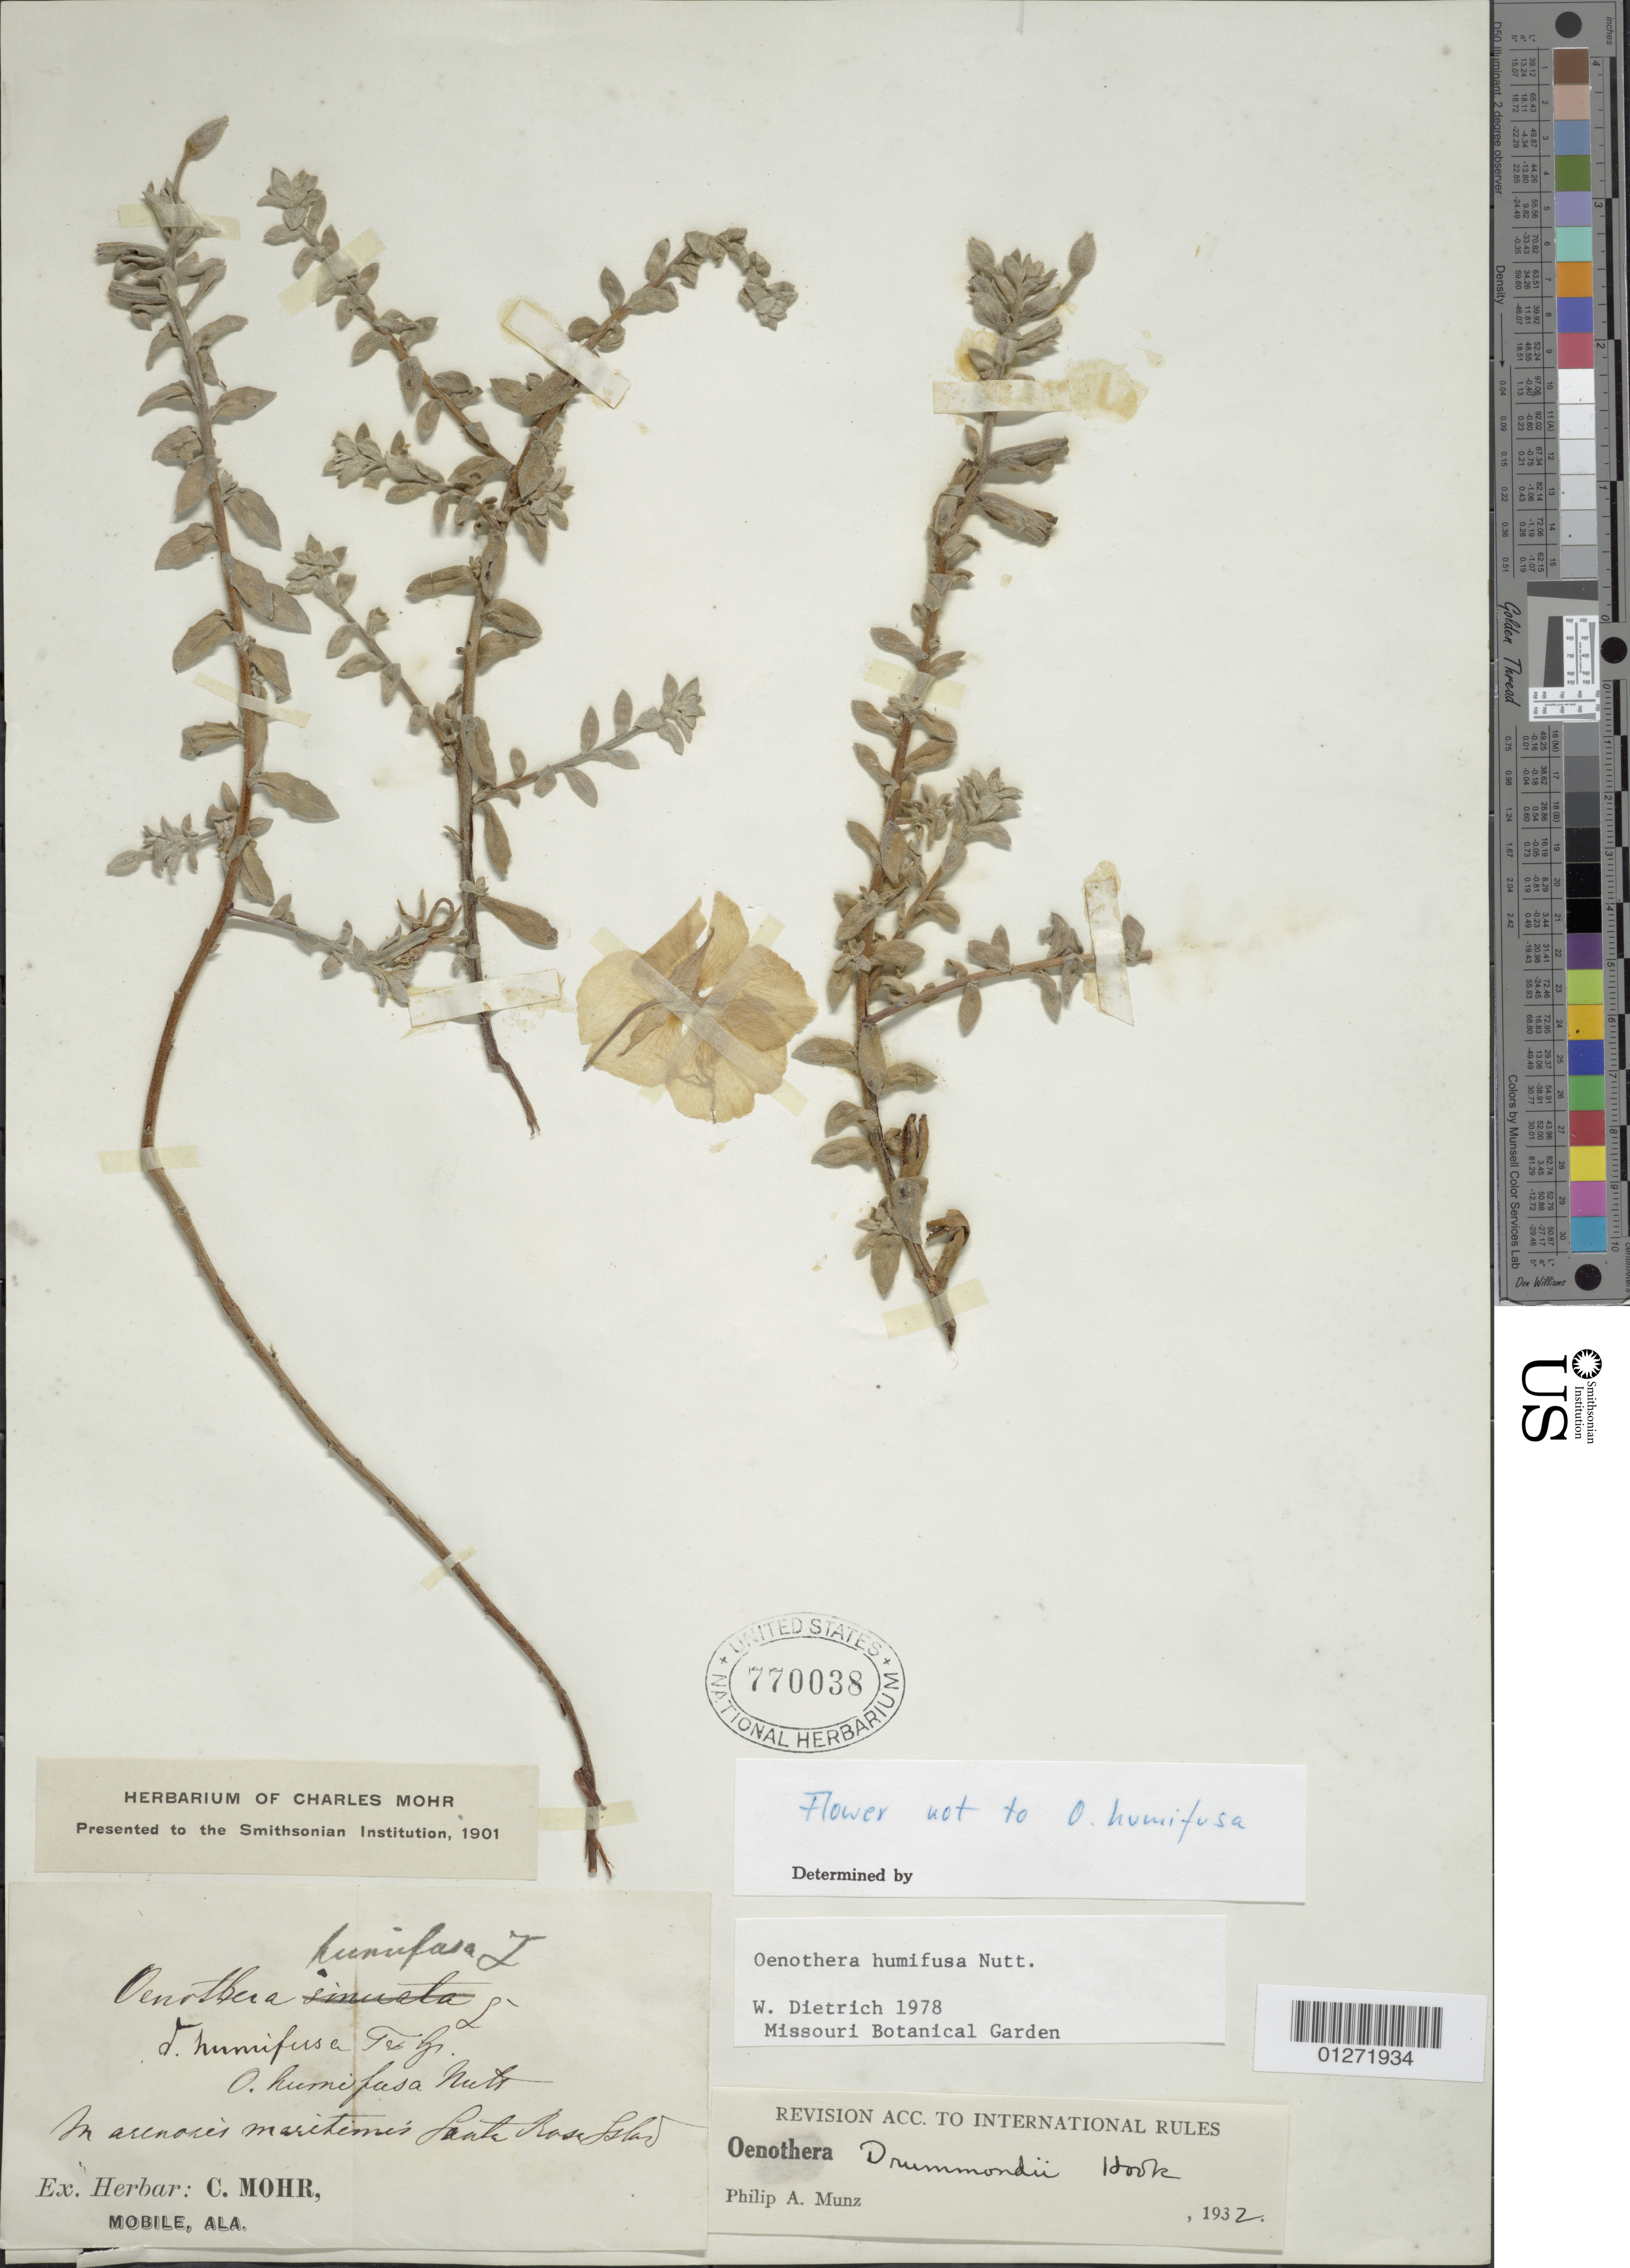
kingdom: Plantae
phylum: Tracheophyta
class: Magnoliopsida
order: Myrtales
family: Onagraceae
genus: Oenothera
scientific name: Oenothera humifusa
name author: Nutt.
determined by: Dietrich, W.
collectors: ex herb. C. Mohr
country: United States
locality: Santa Rosa Island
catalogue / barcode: US 770038